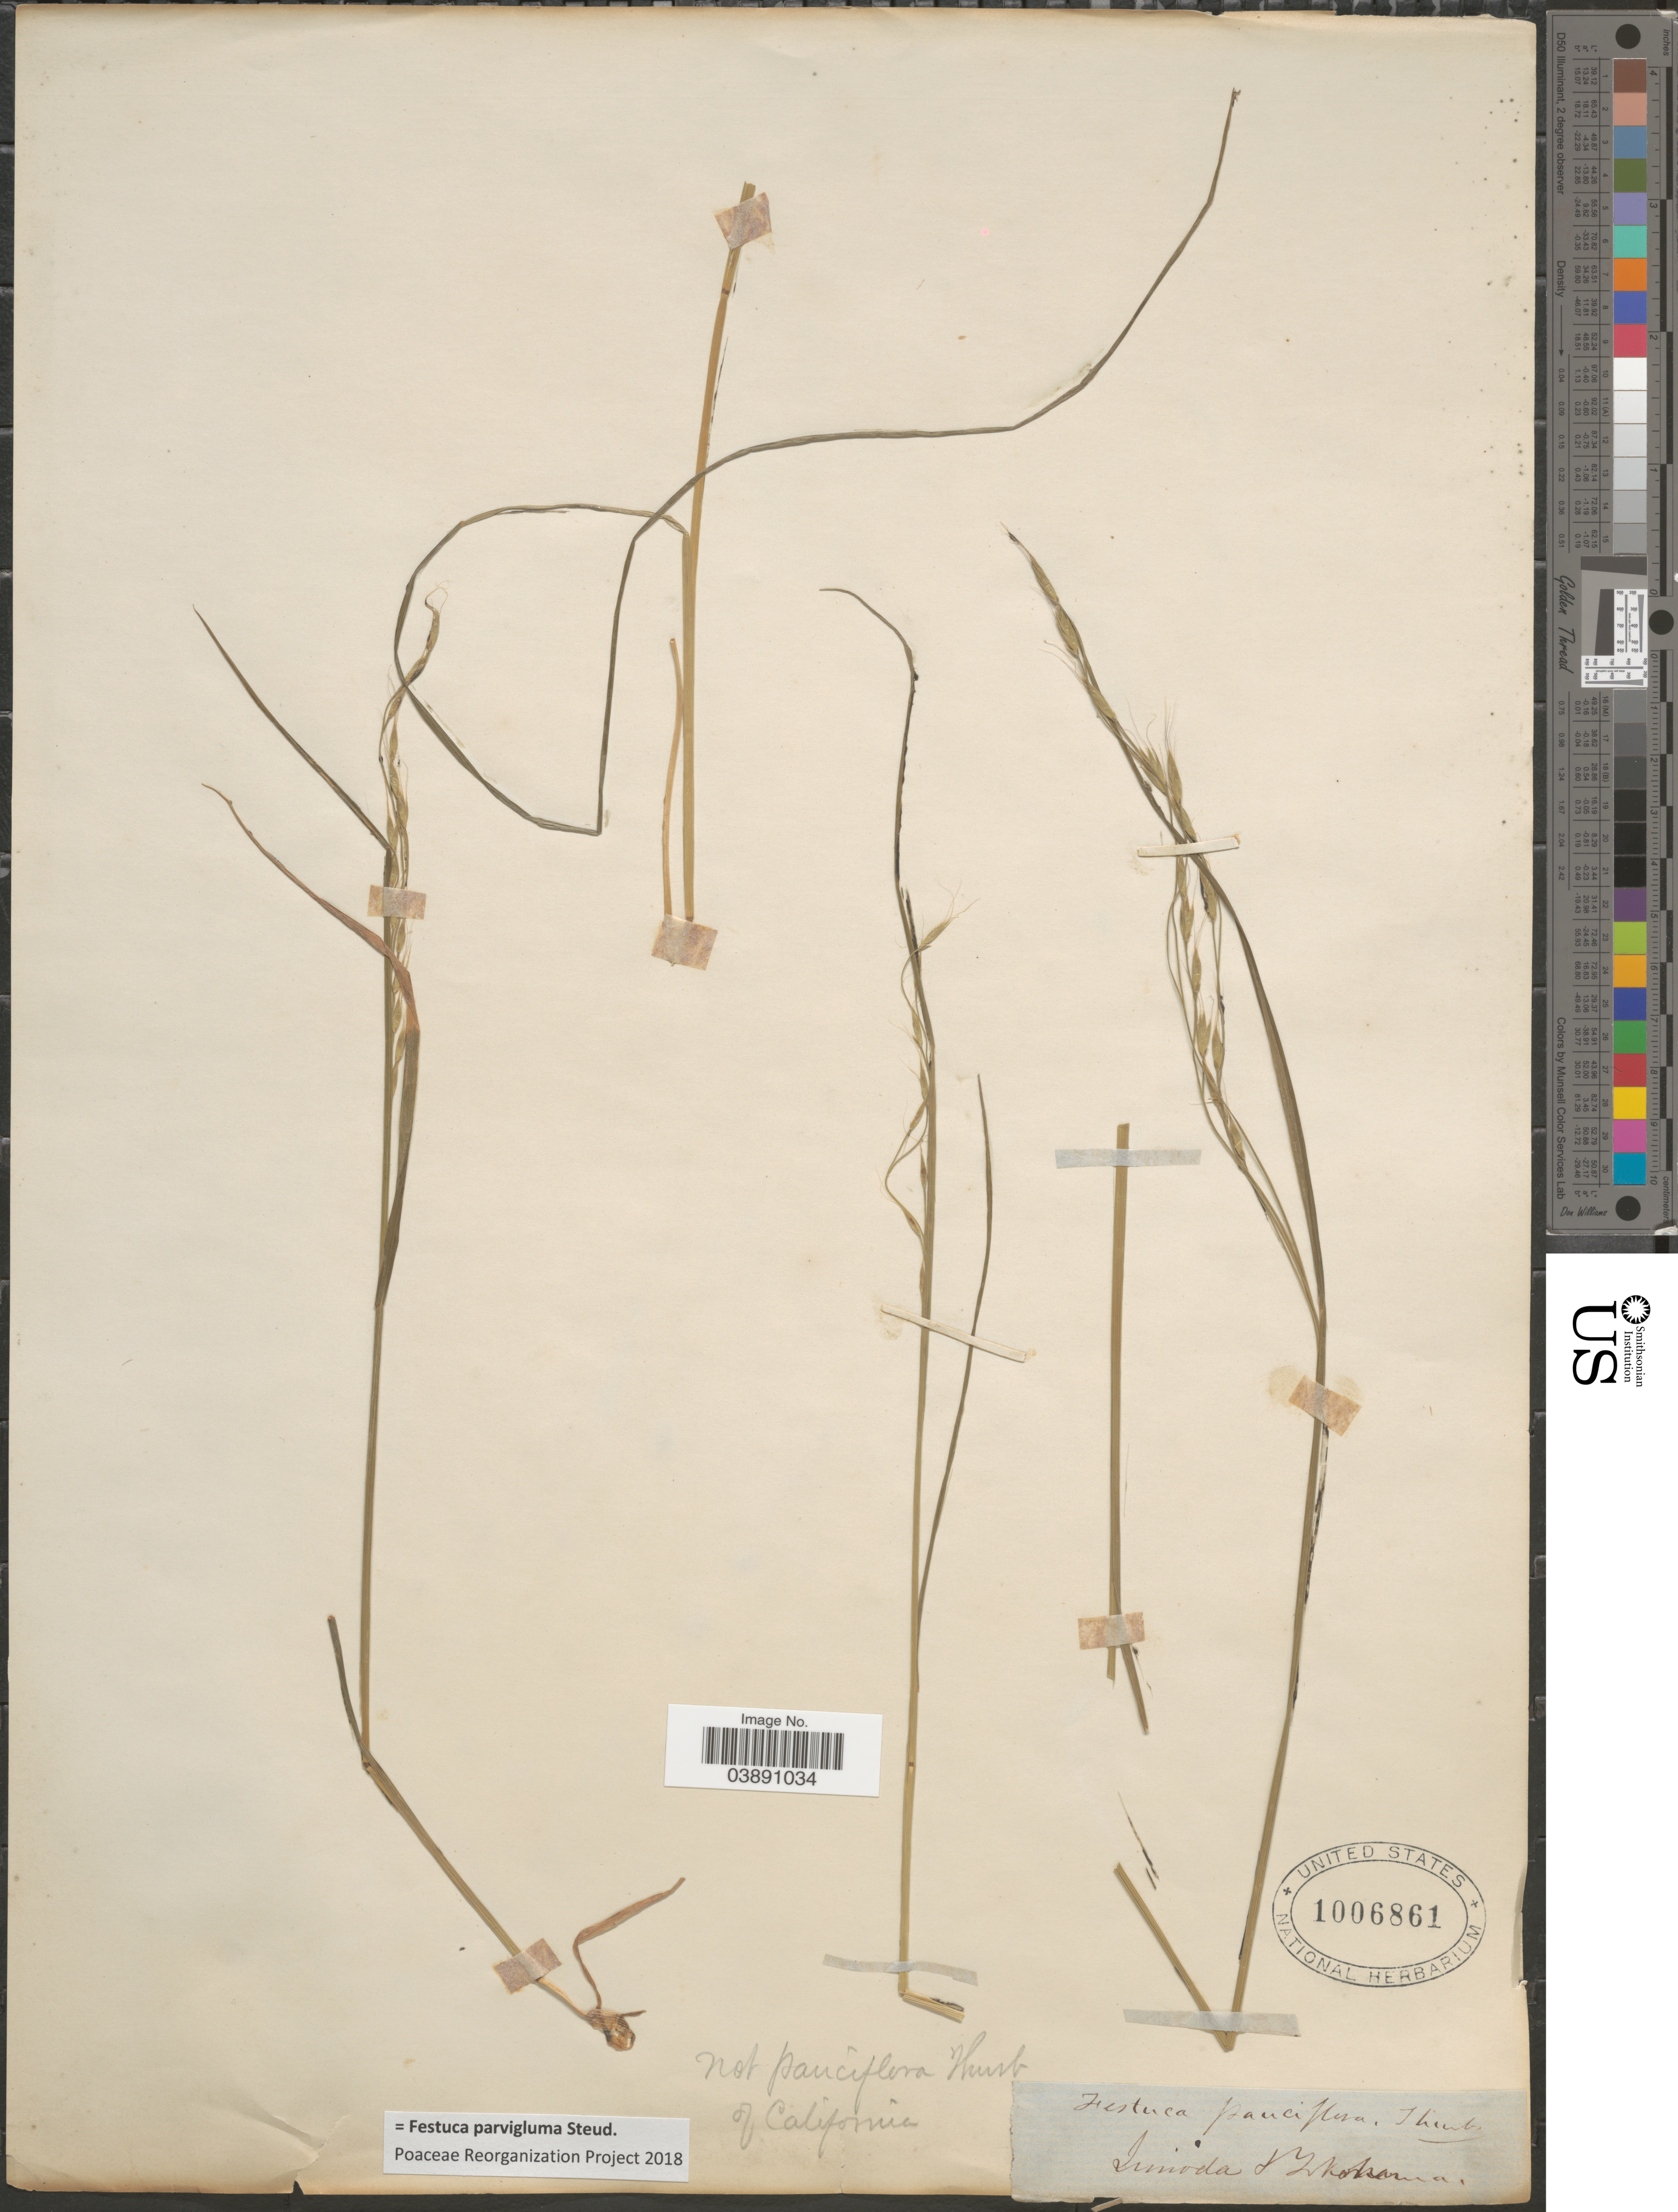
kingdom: Plantae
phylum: Tracheophyta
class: Liliopsida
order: Poales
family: Poaceae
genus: Festuca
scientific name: Festuca parvigluma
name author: Steud.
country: Japan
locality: Simoda, Yokohama.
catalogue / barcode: US 1006861